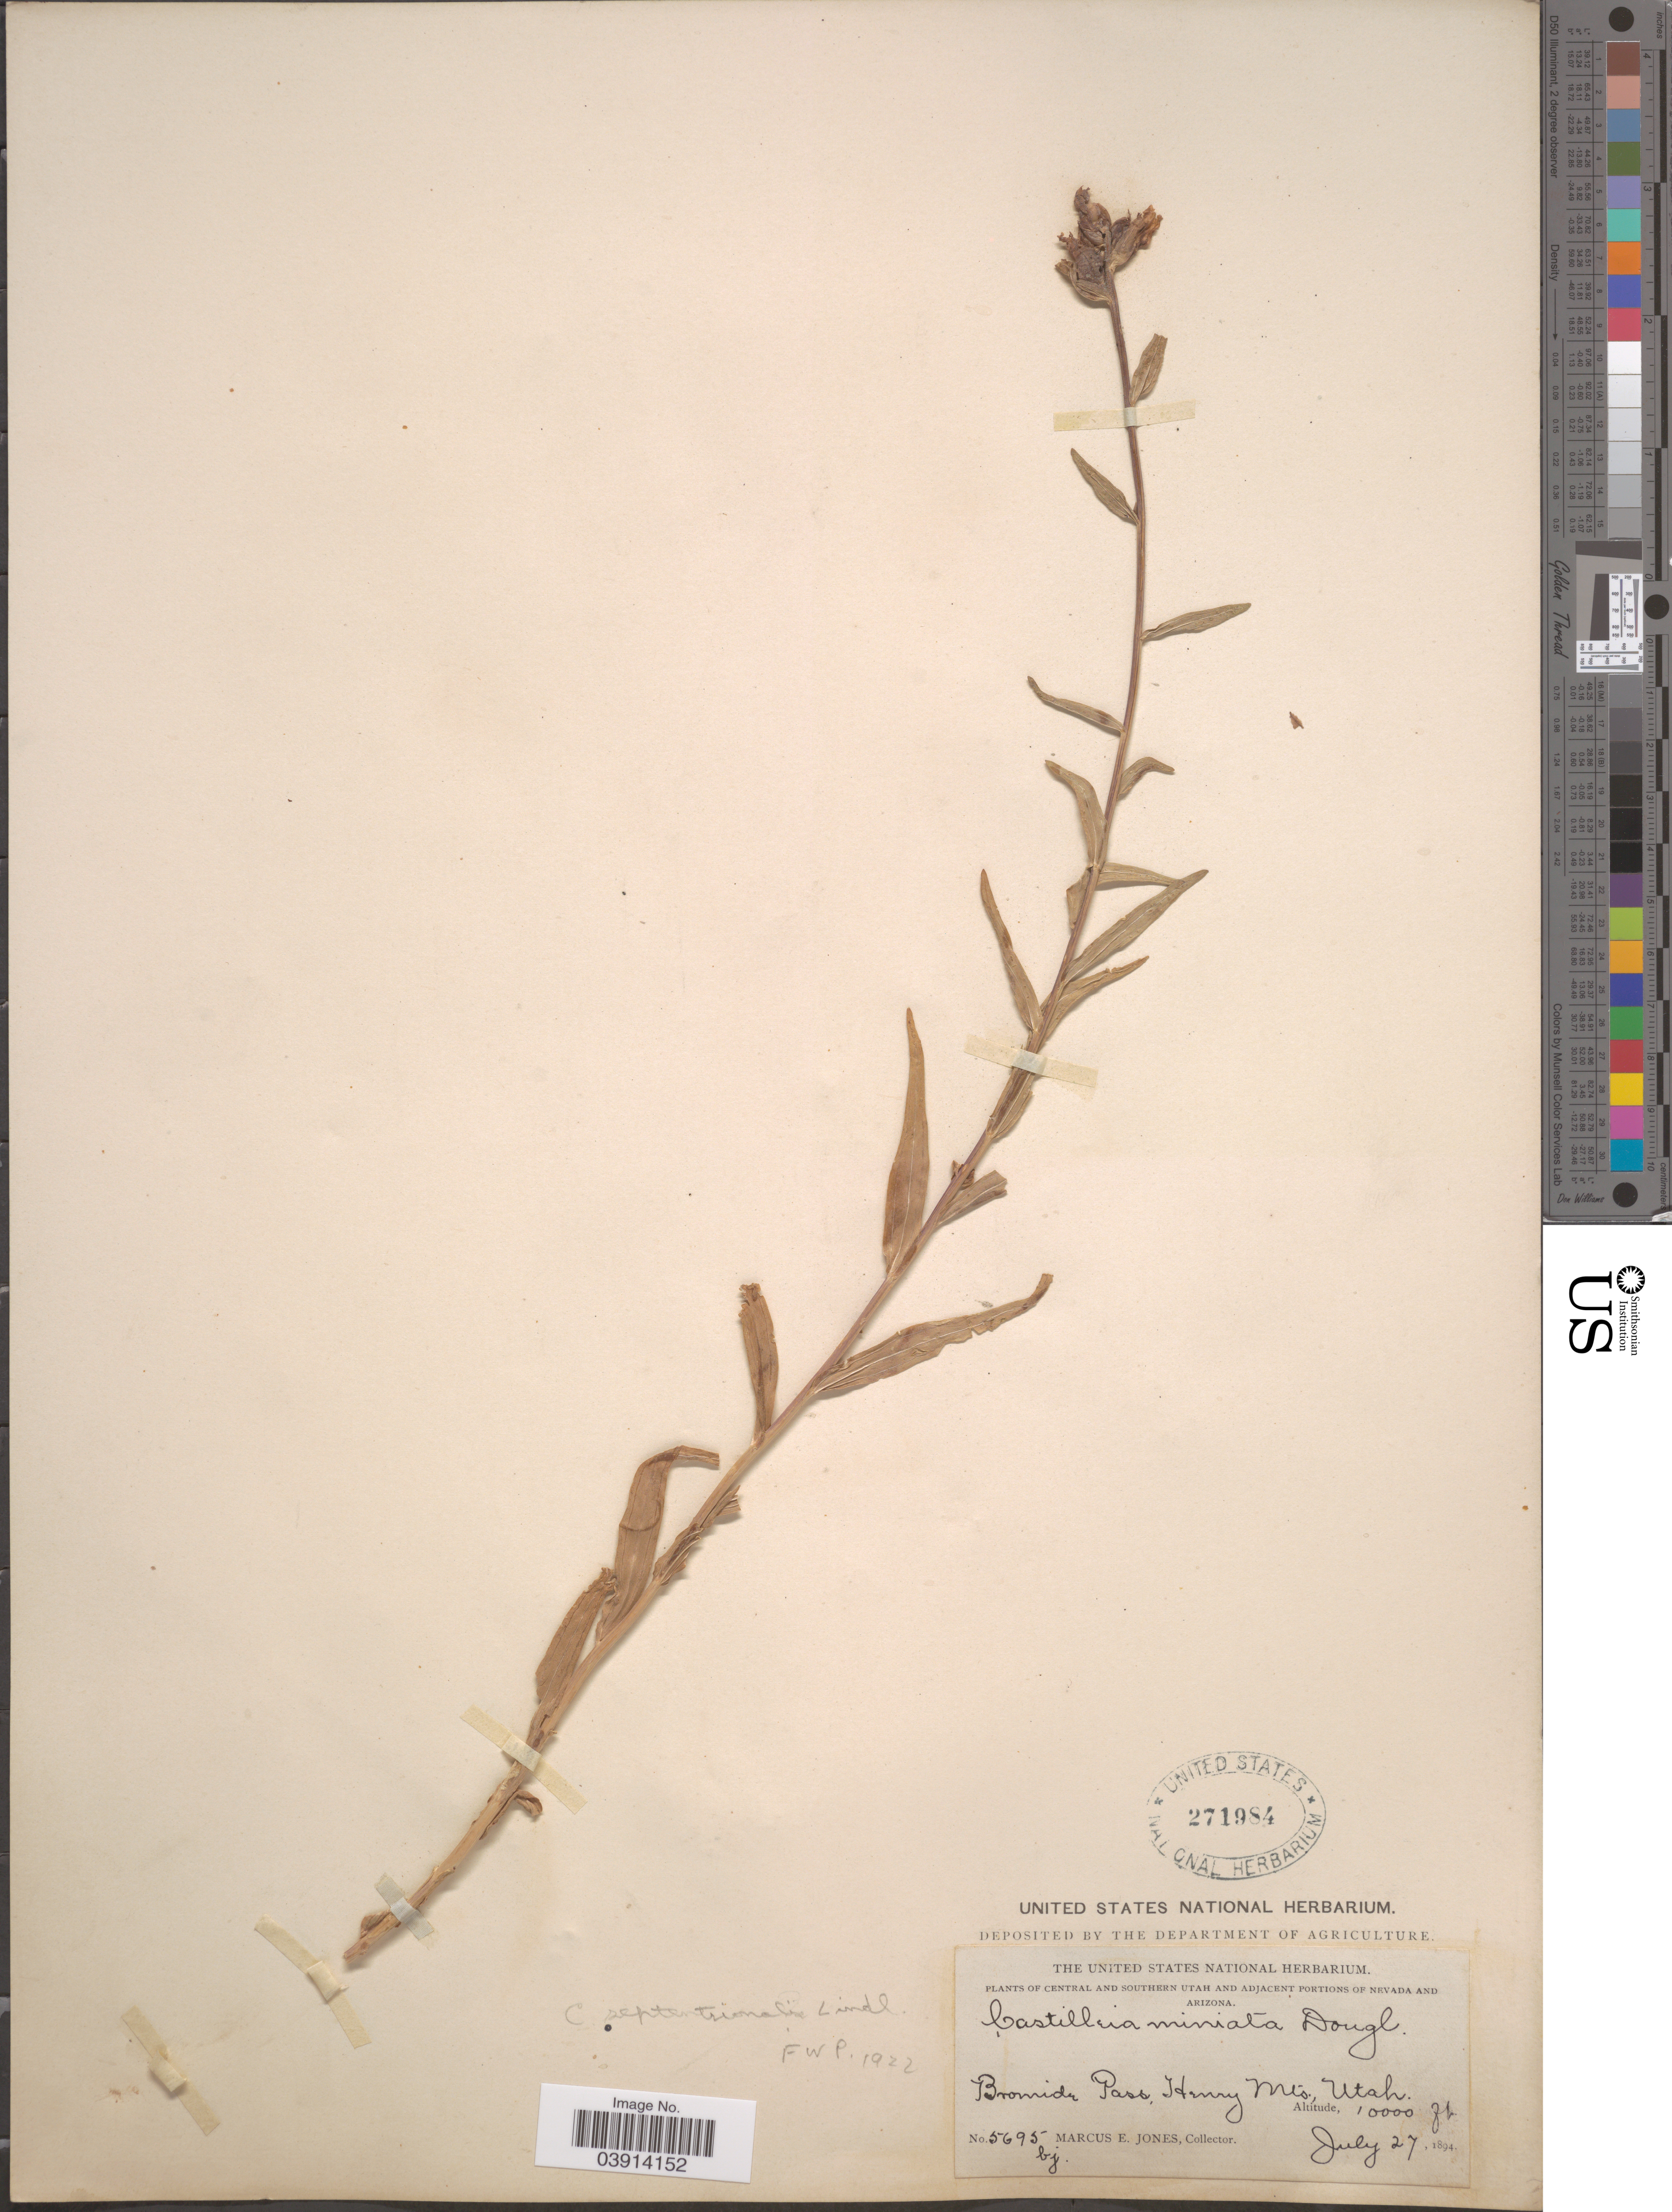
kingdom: Plantae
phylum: Tracheophyta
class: Magnoliopsida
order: Lamiales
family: Orobanchaceae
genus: Castilleja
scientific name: Castilleja septentrionalis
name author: Lindl.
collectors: M. E. Jones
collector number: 5695bj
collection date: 1894-07-27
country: United States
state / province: Utah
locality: Central and Southern Utah. Bromide Pass, Henry Mts.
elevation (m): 3048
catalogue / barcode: US 271984